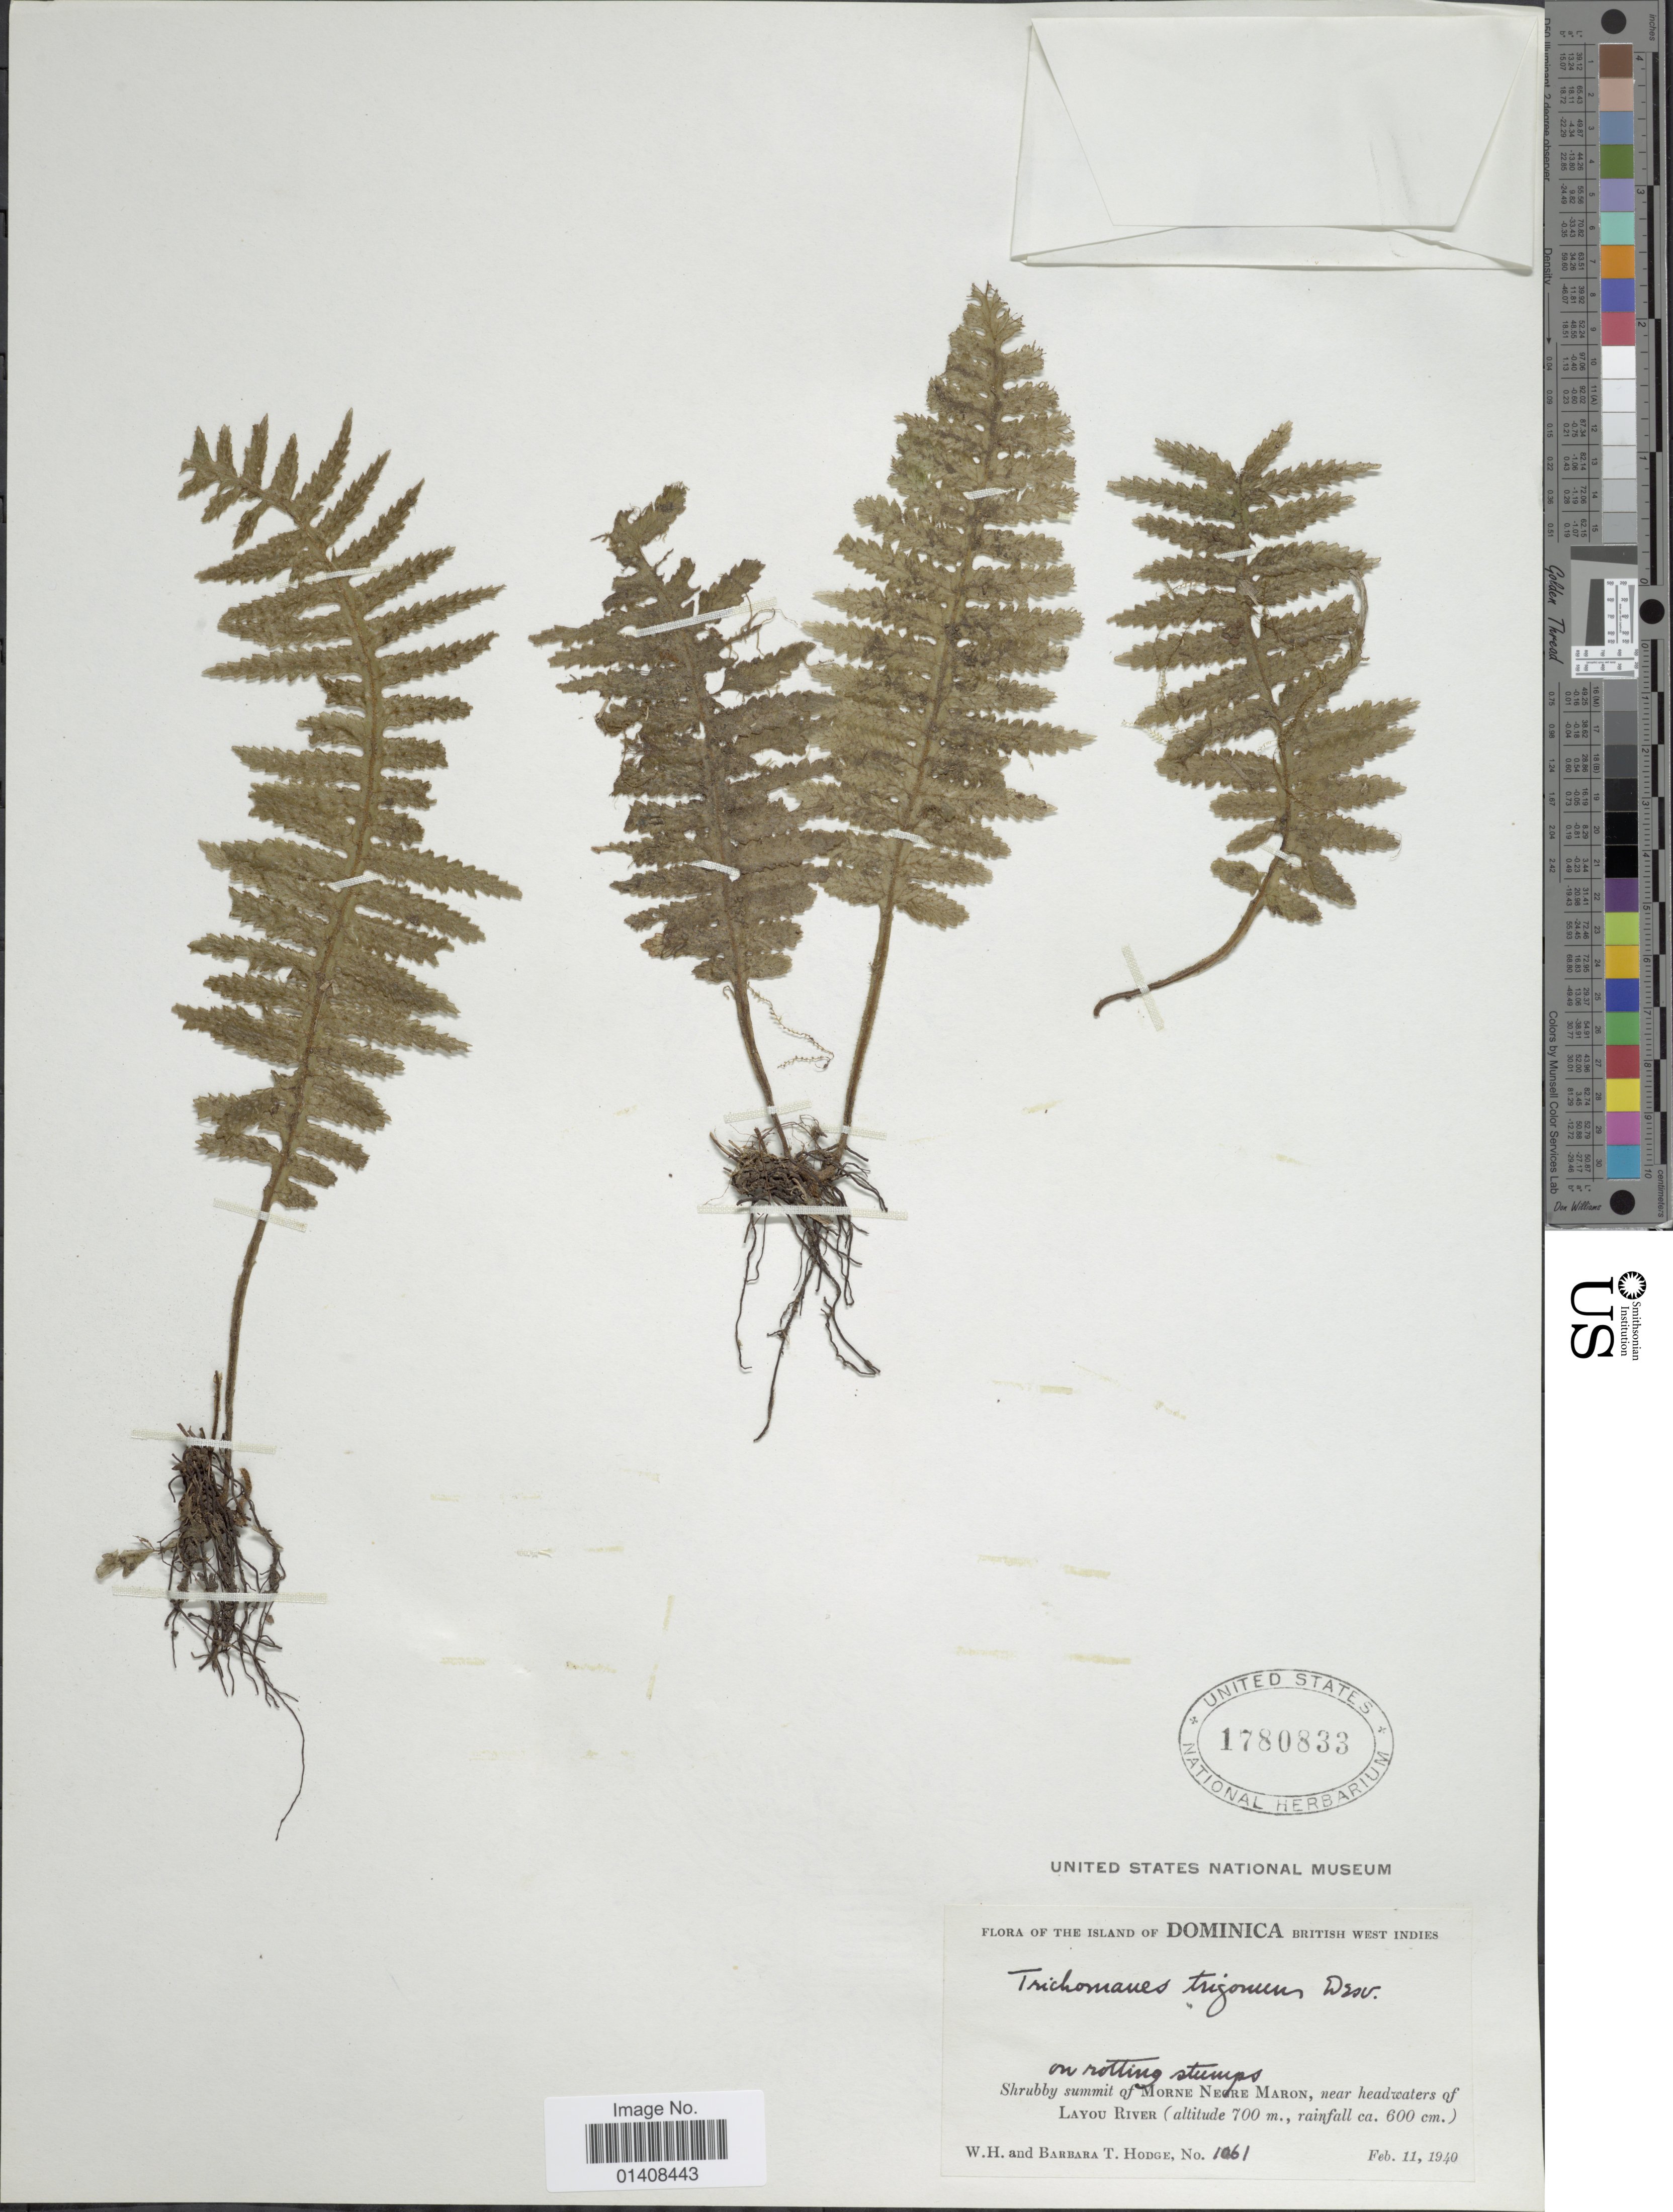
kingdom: Plantae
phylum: Tracheophyta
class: Polypodiopsida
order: Hymenophyllales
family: Hymenophyllaceae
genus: Trichomanes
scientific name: Trichomanes trigonum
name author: Desv.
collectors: W. Hodge & B. Hodge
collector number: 1061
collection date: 1940-02-11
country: Dominica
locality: Thne Island of Dominica British West Indies. Summit of Morne Negre Maron, near headwaters of Layou river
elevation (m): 700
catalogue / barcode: US 1780833